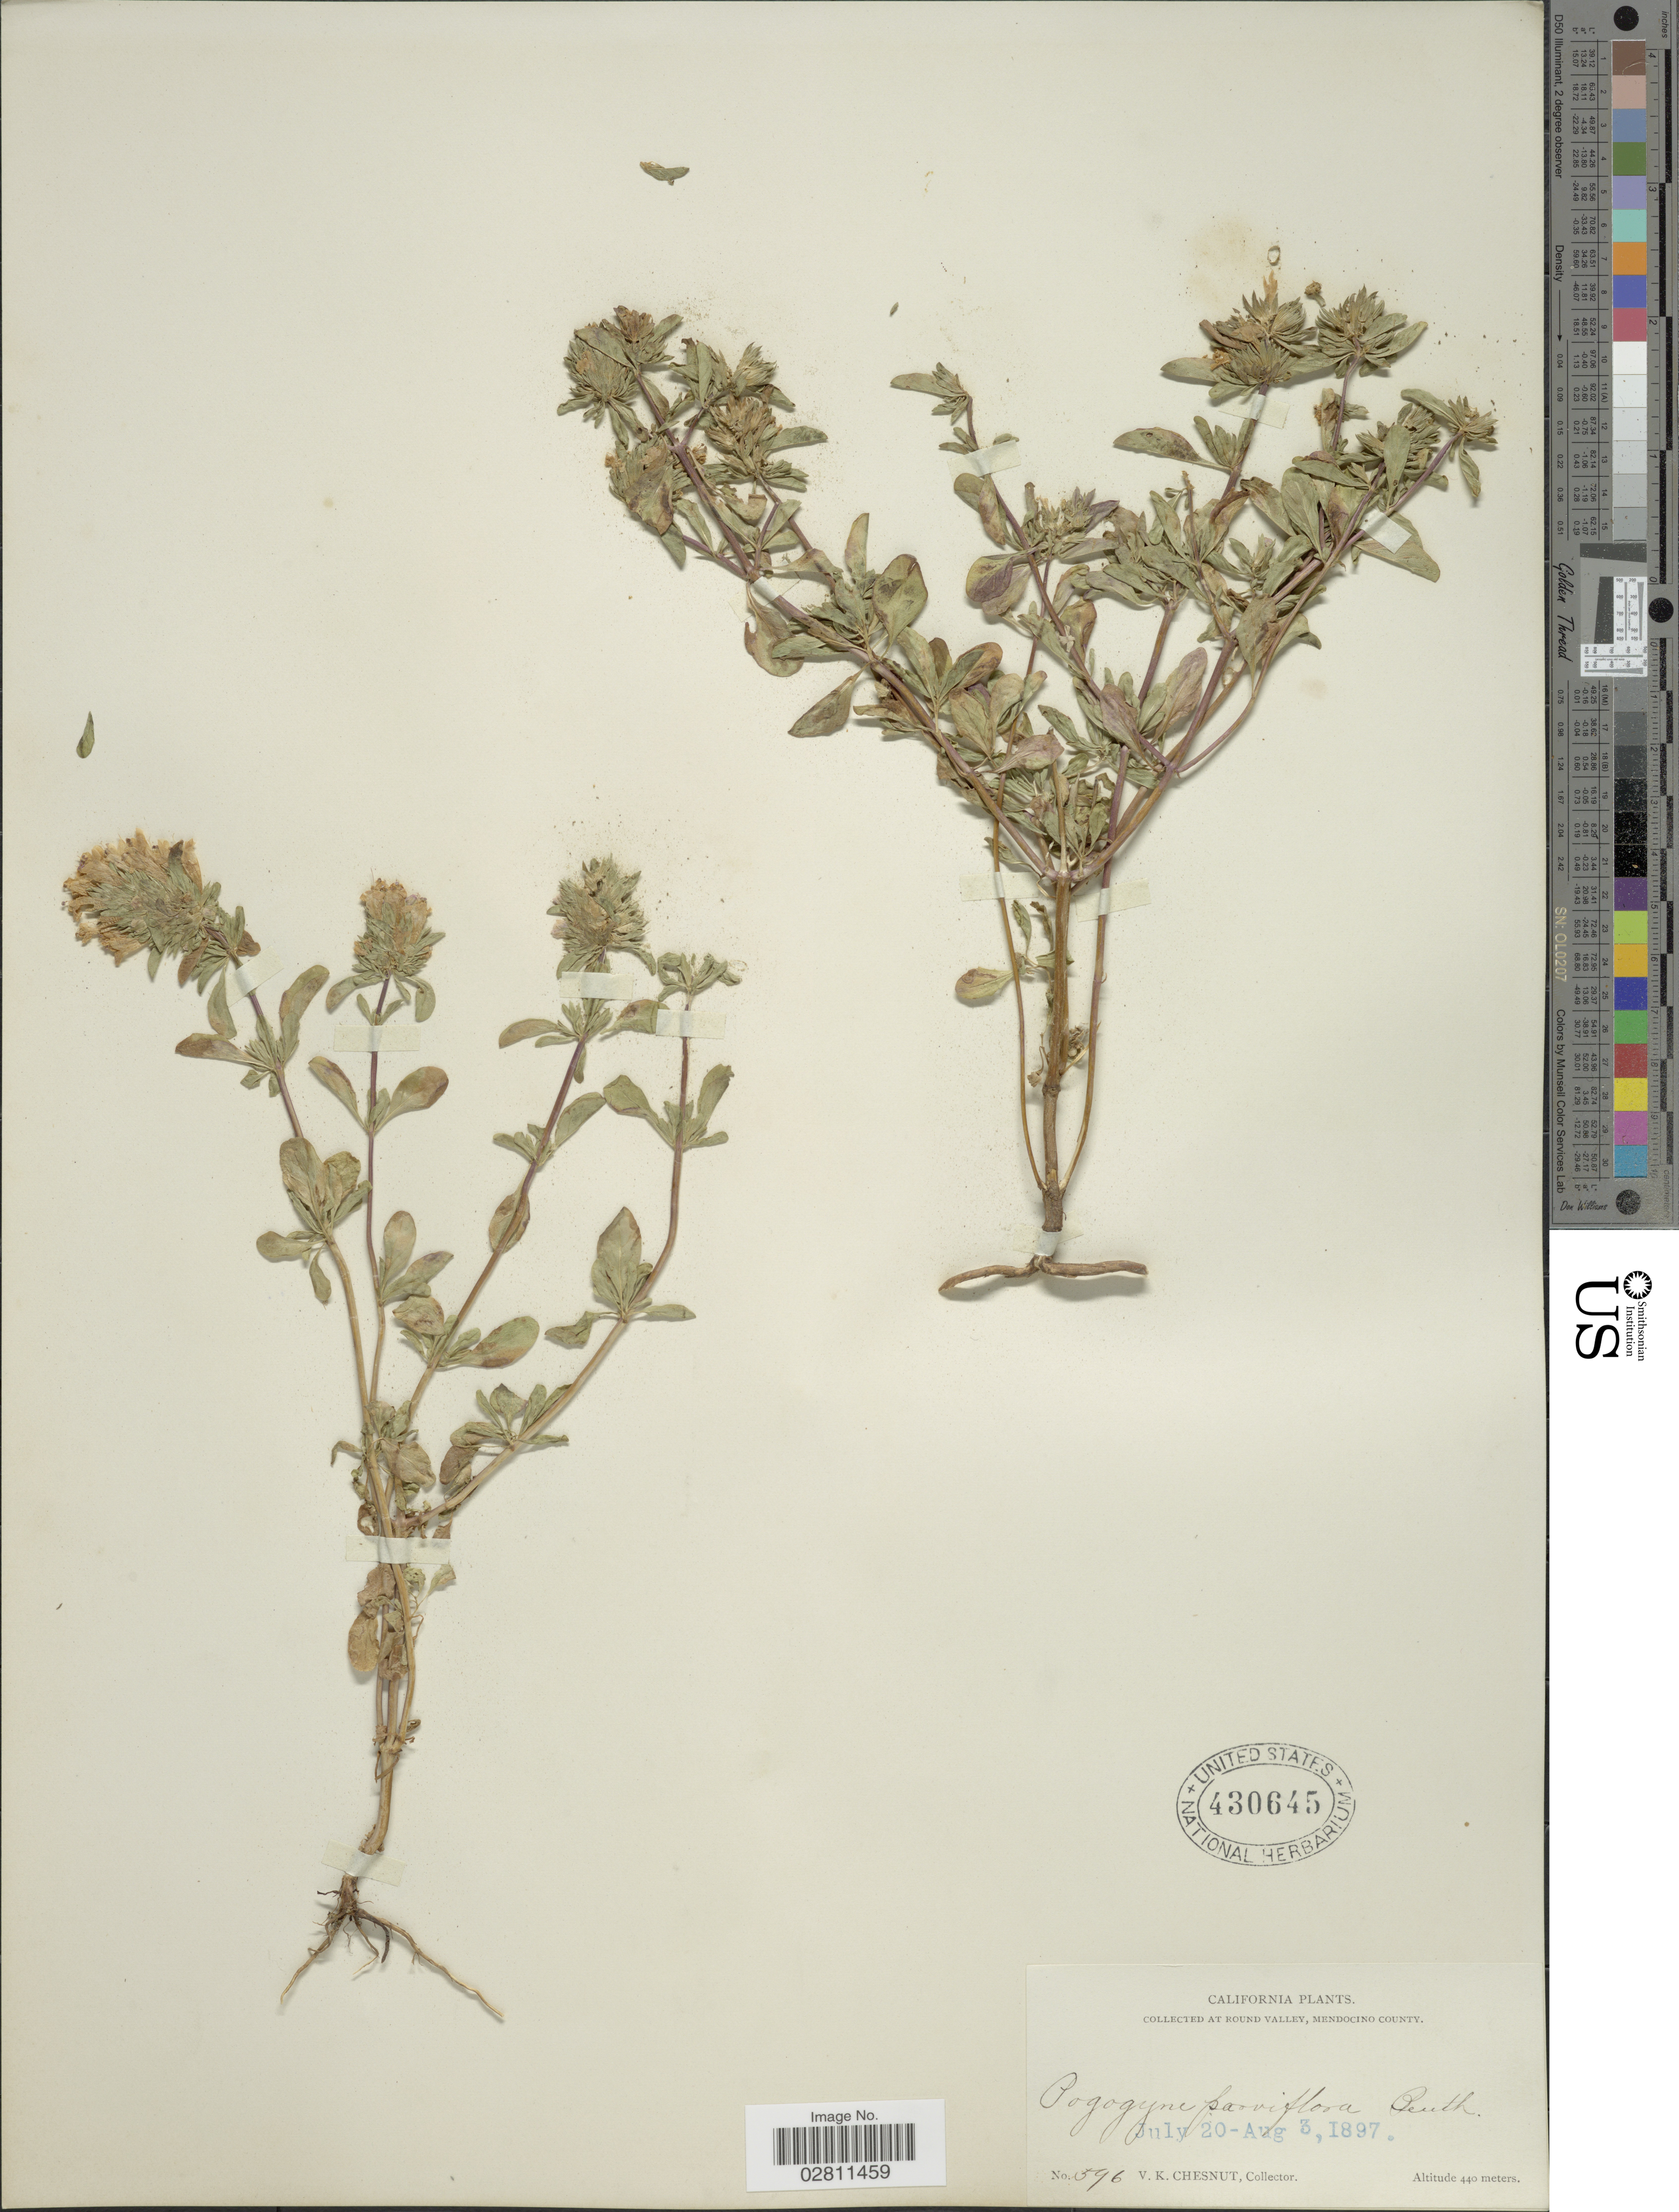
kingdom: Plantae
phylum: Tracheophyta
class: Magnoliopsida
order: Lamiales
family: Lamiaceae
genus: Pogogyne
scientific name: Pogogyne douglasii subsp. parviflora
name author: (Benth.) J.T. Howell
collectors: V. Chesnut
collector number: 596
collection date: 1897-07-20/1897-08-03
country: United States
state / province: California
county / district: Mendocino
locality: Collected at Round Valley, Mendocino County.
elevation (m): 440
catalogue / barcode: US 430645